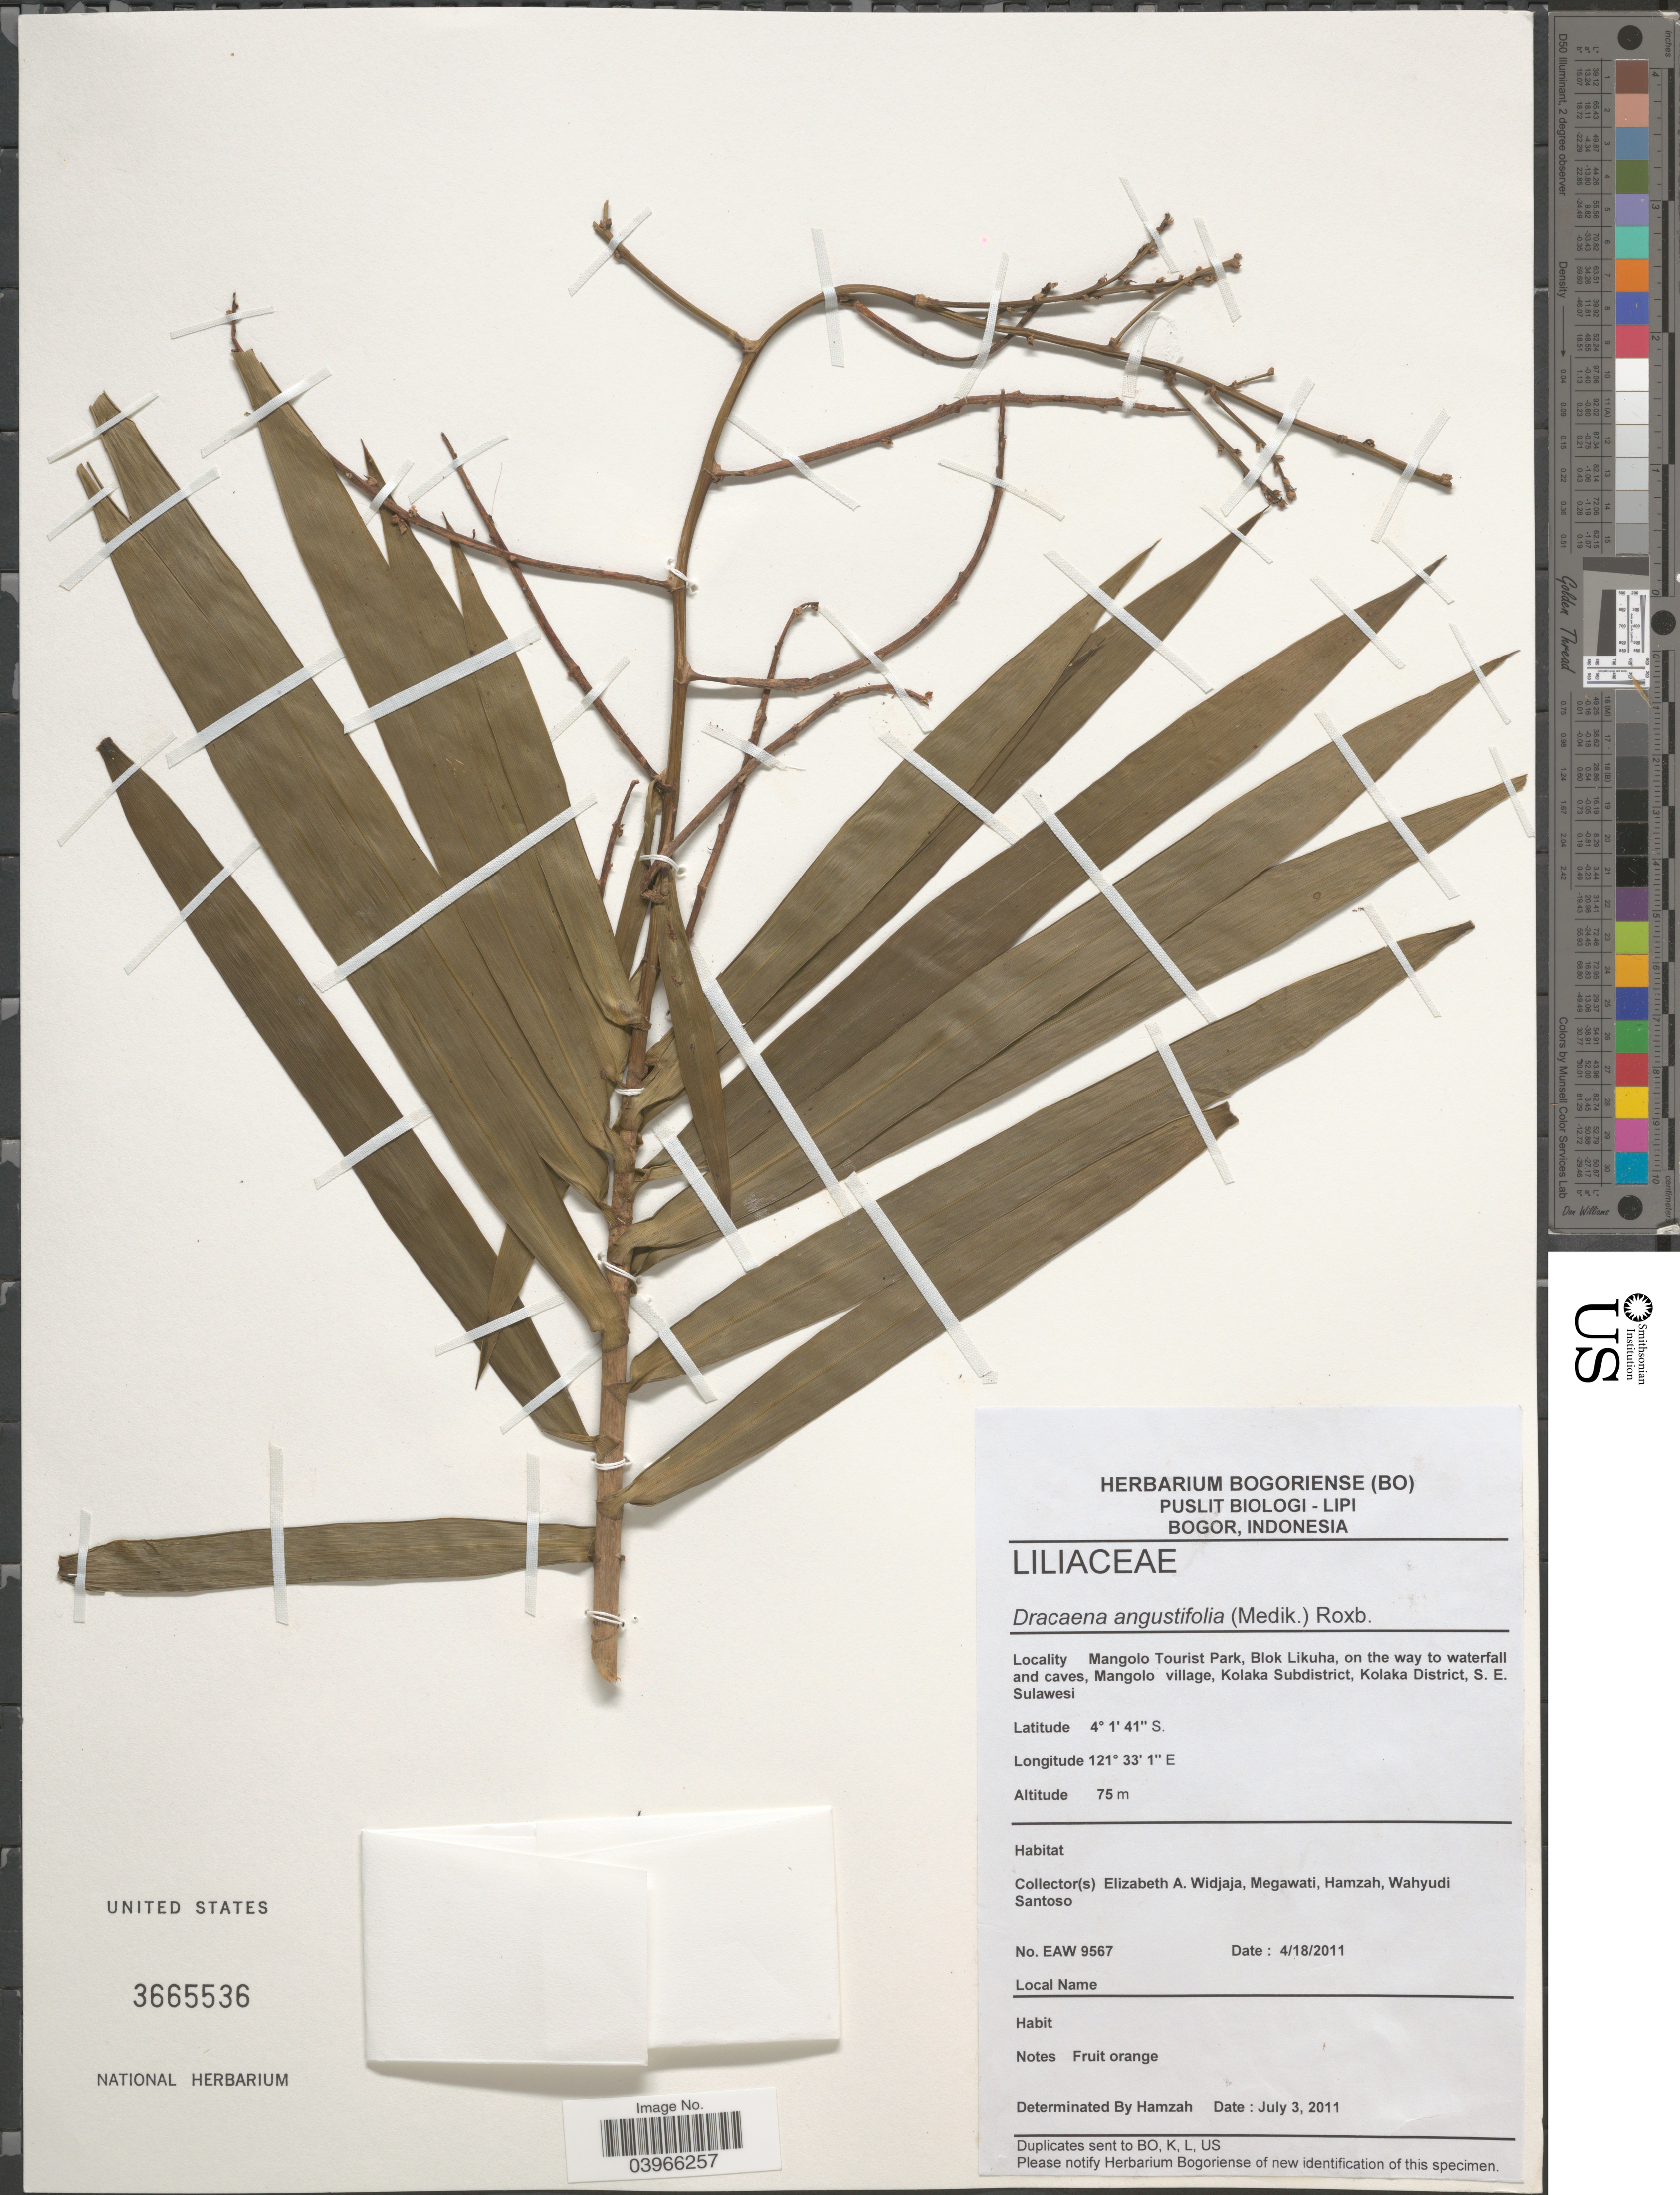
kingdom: Plantae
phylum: Tracheophyta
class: Liliopsida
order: Asparagales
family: Asparagaceae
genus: Dracaena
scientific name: Dracaena angustifolia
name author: (Medik.) Roxb.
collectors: E. A. Widjaja, -. Megawati, -. Hamzah & W. Santoso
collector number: EAW 9567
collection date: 2011-04-18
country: Indonesia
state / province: Sulawesi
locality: Mangolo Tourist Park, Blok Likuha, on the way to waterfall and caves, Mangolo village, Kolaka Subdistrict, Kolaka District, S.E. Sulawesi.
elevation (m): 75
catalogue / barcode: US 3665536